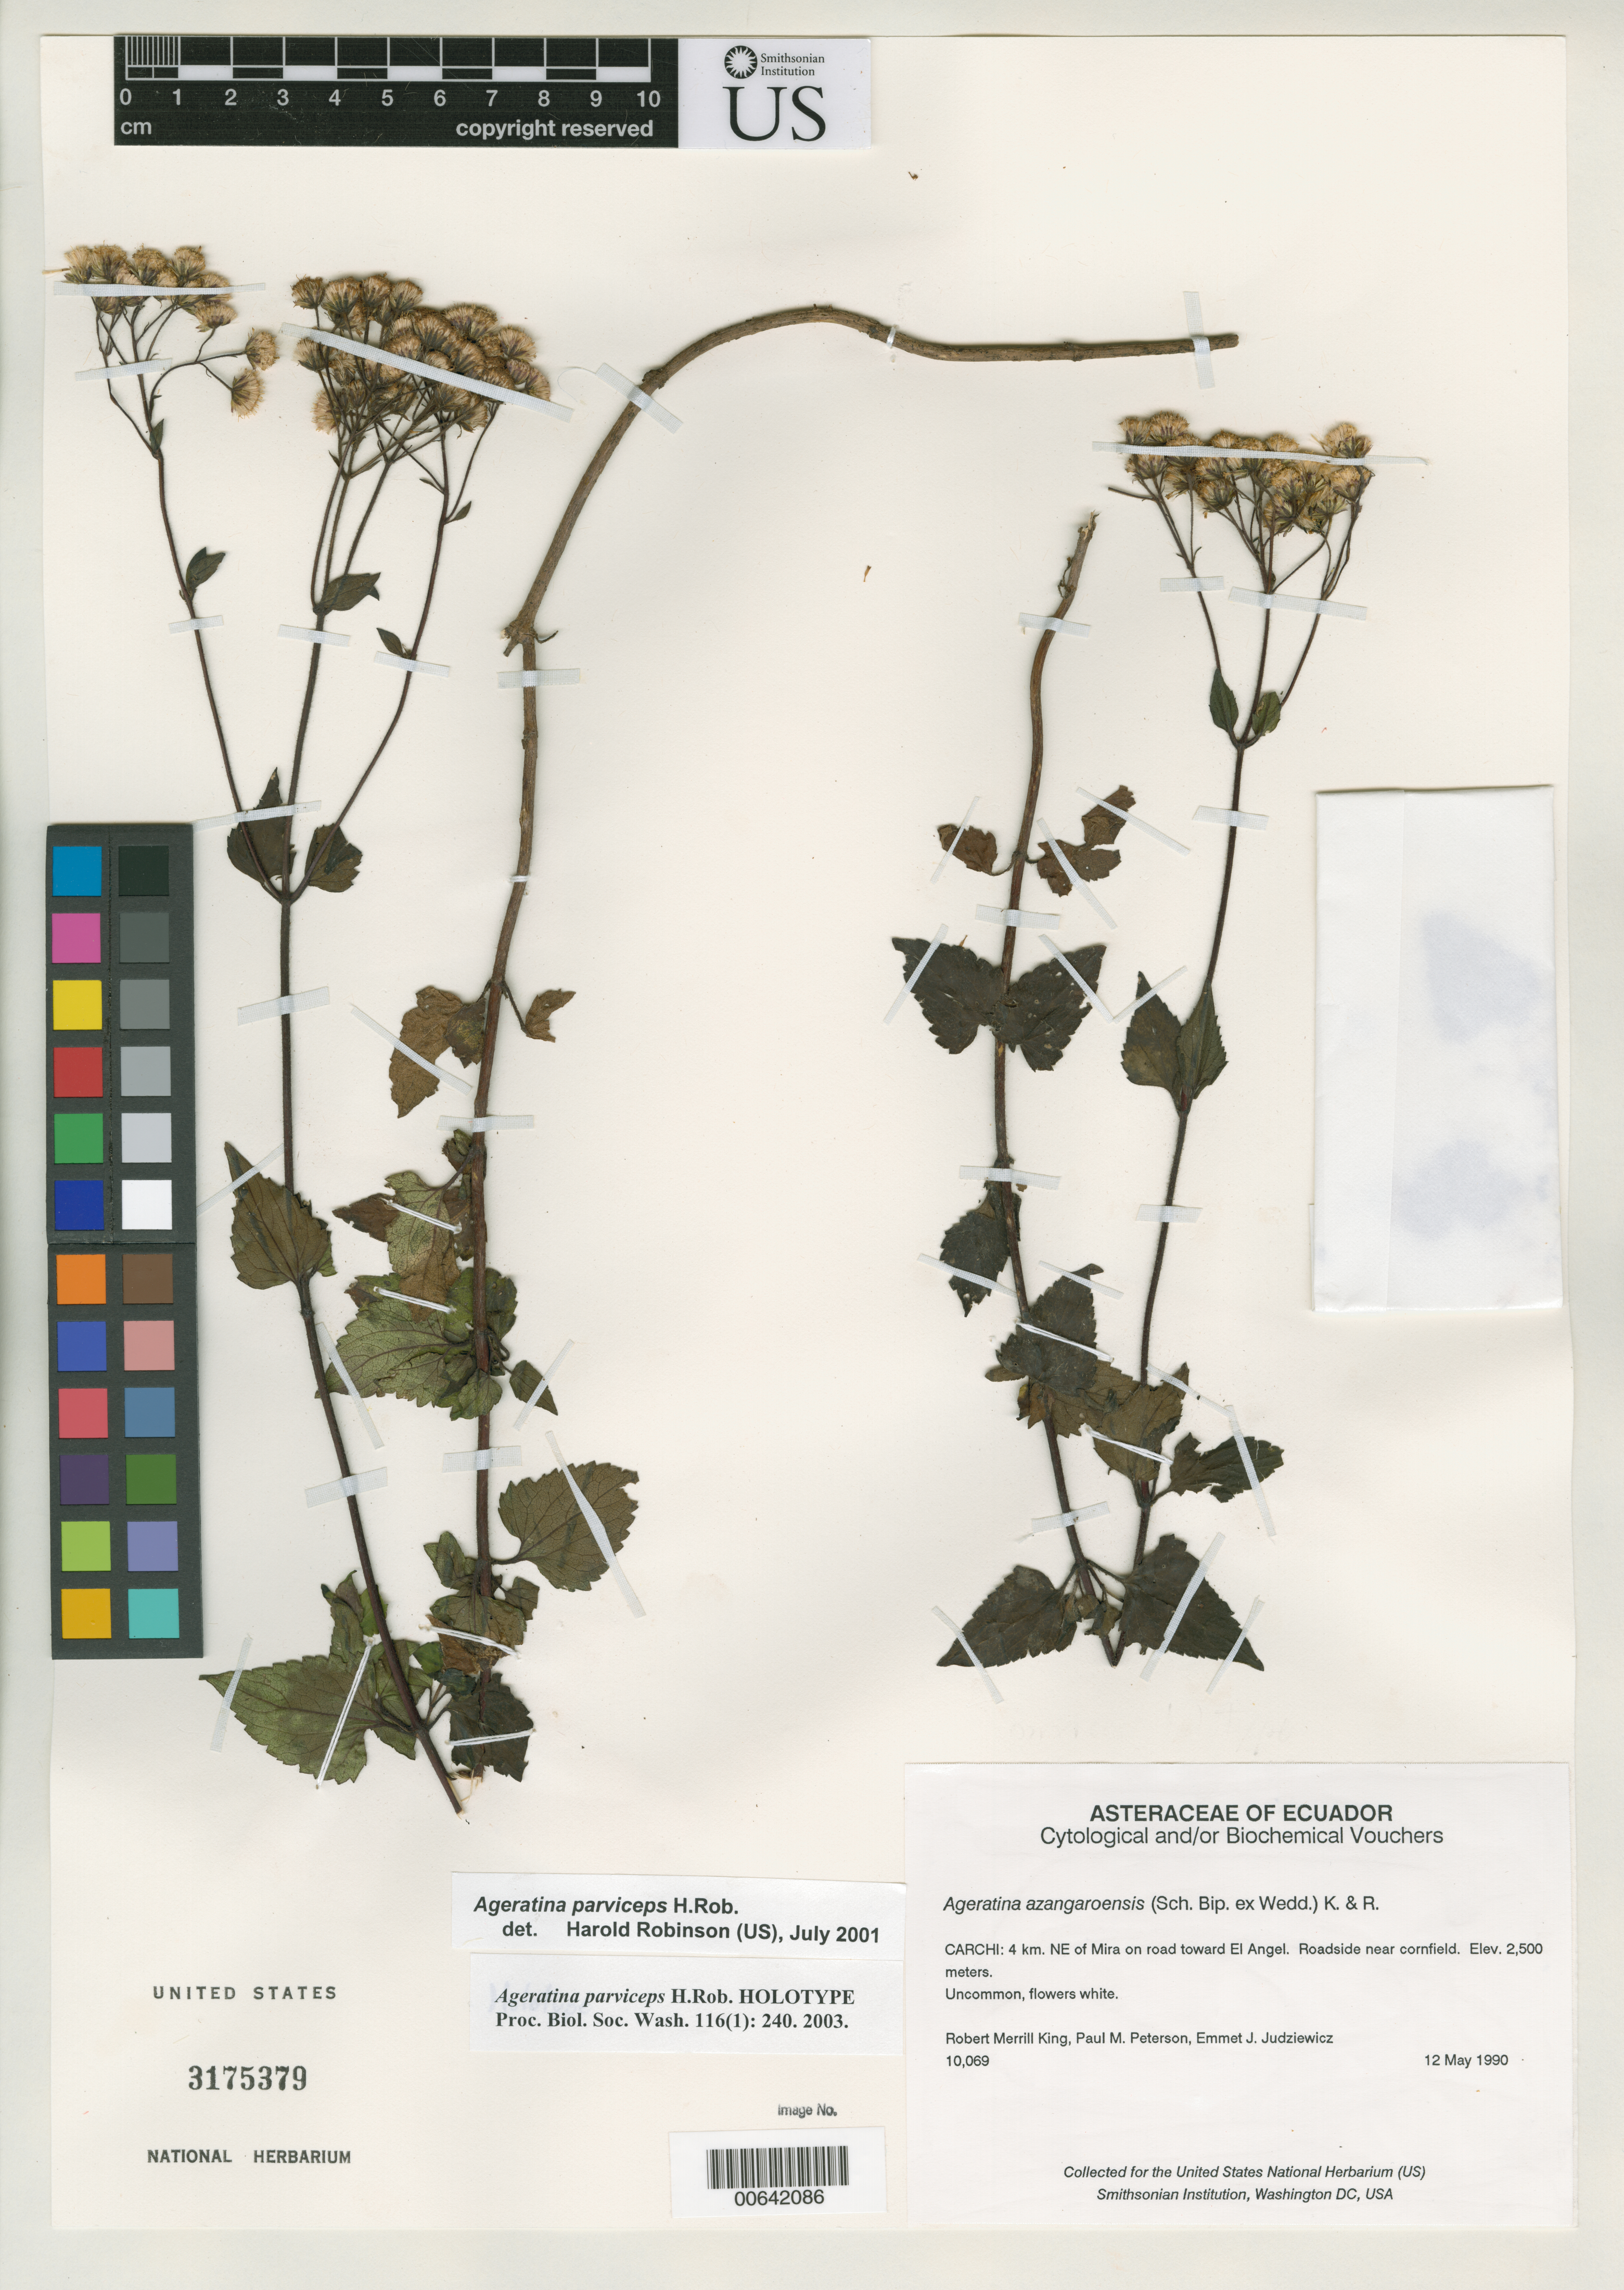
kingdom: Plantae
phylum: Tracheophyta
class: Magnoliopsida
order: Asterales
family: Asteraceae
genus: Ageratina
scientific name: Ageratina parviceps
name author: H. Rob.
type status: Holotype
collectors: R. M. King, P. M. Peterson & E. J. Judziewicz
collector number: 10069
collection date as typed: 12 May 1990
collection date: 1990-05-12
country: Ecuador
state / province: Carchi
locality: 4 km NE of Mira on road toward El Angel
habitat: Roadside near cornfield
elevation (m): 2500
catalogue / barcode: US 3175379